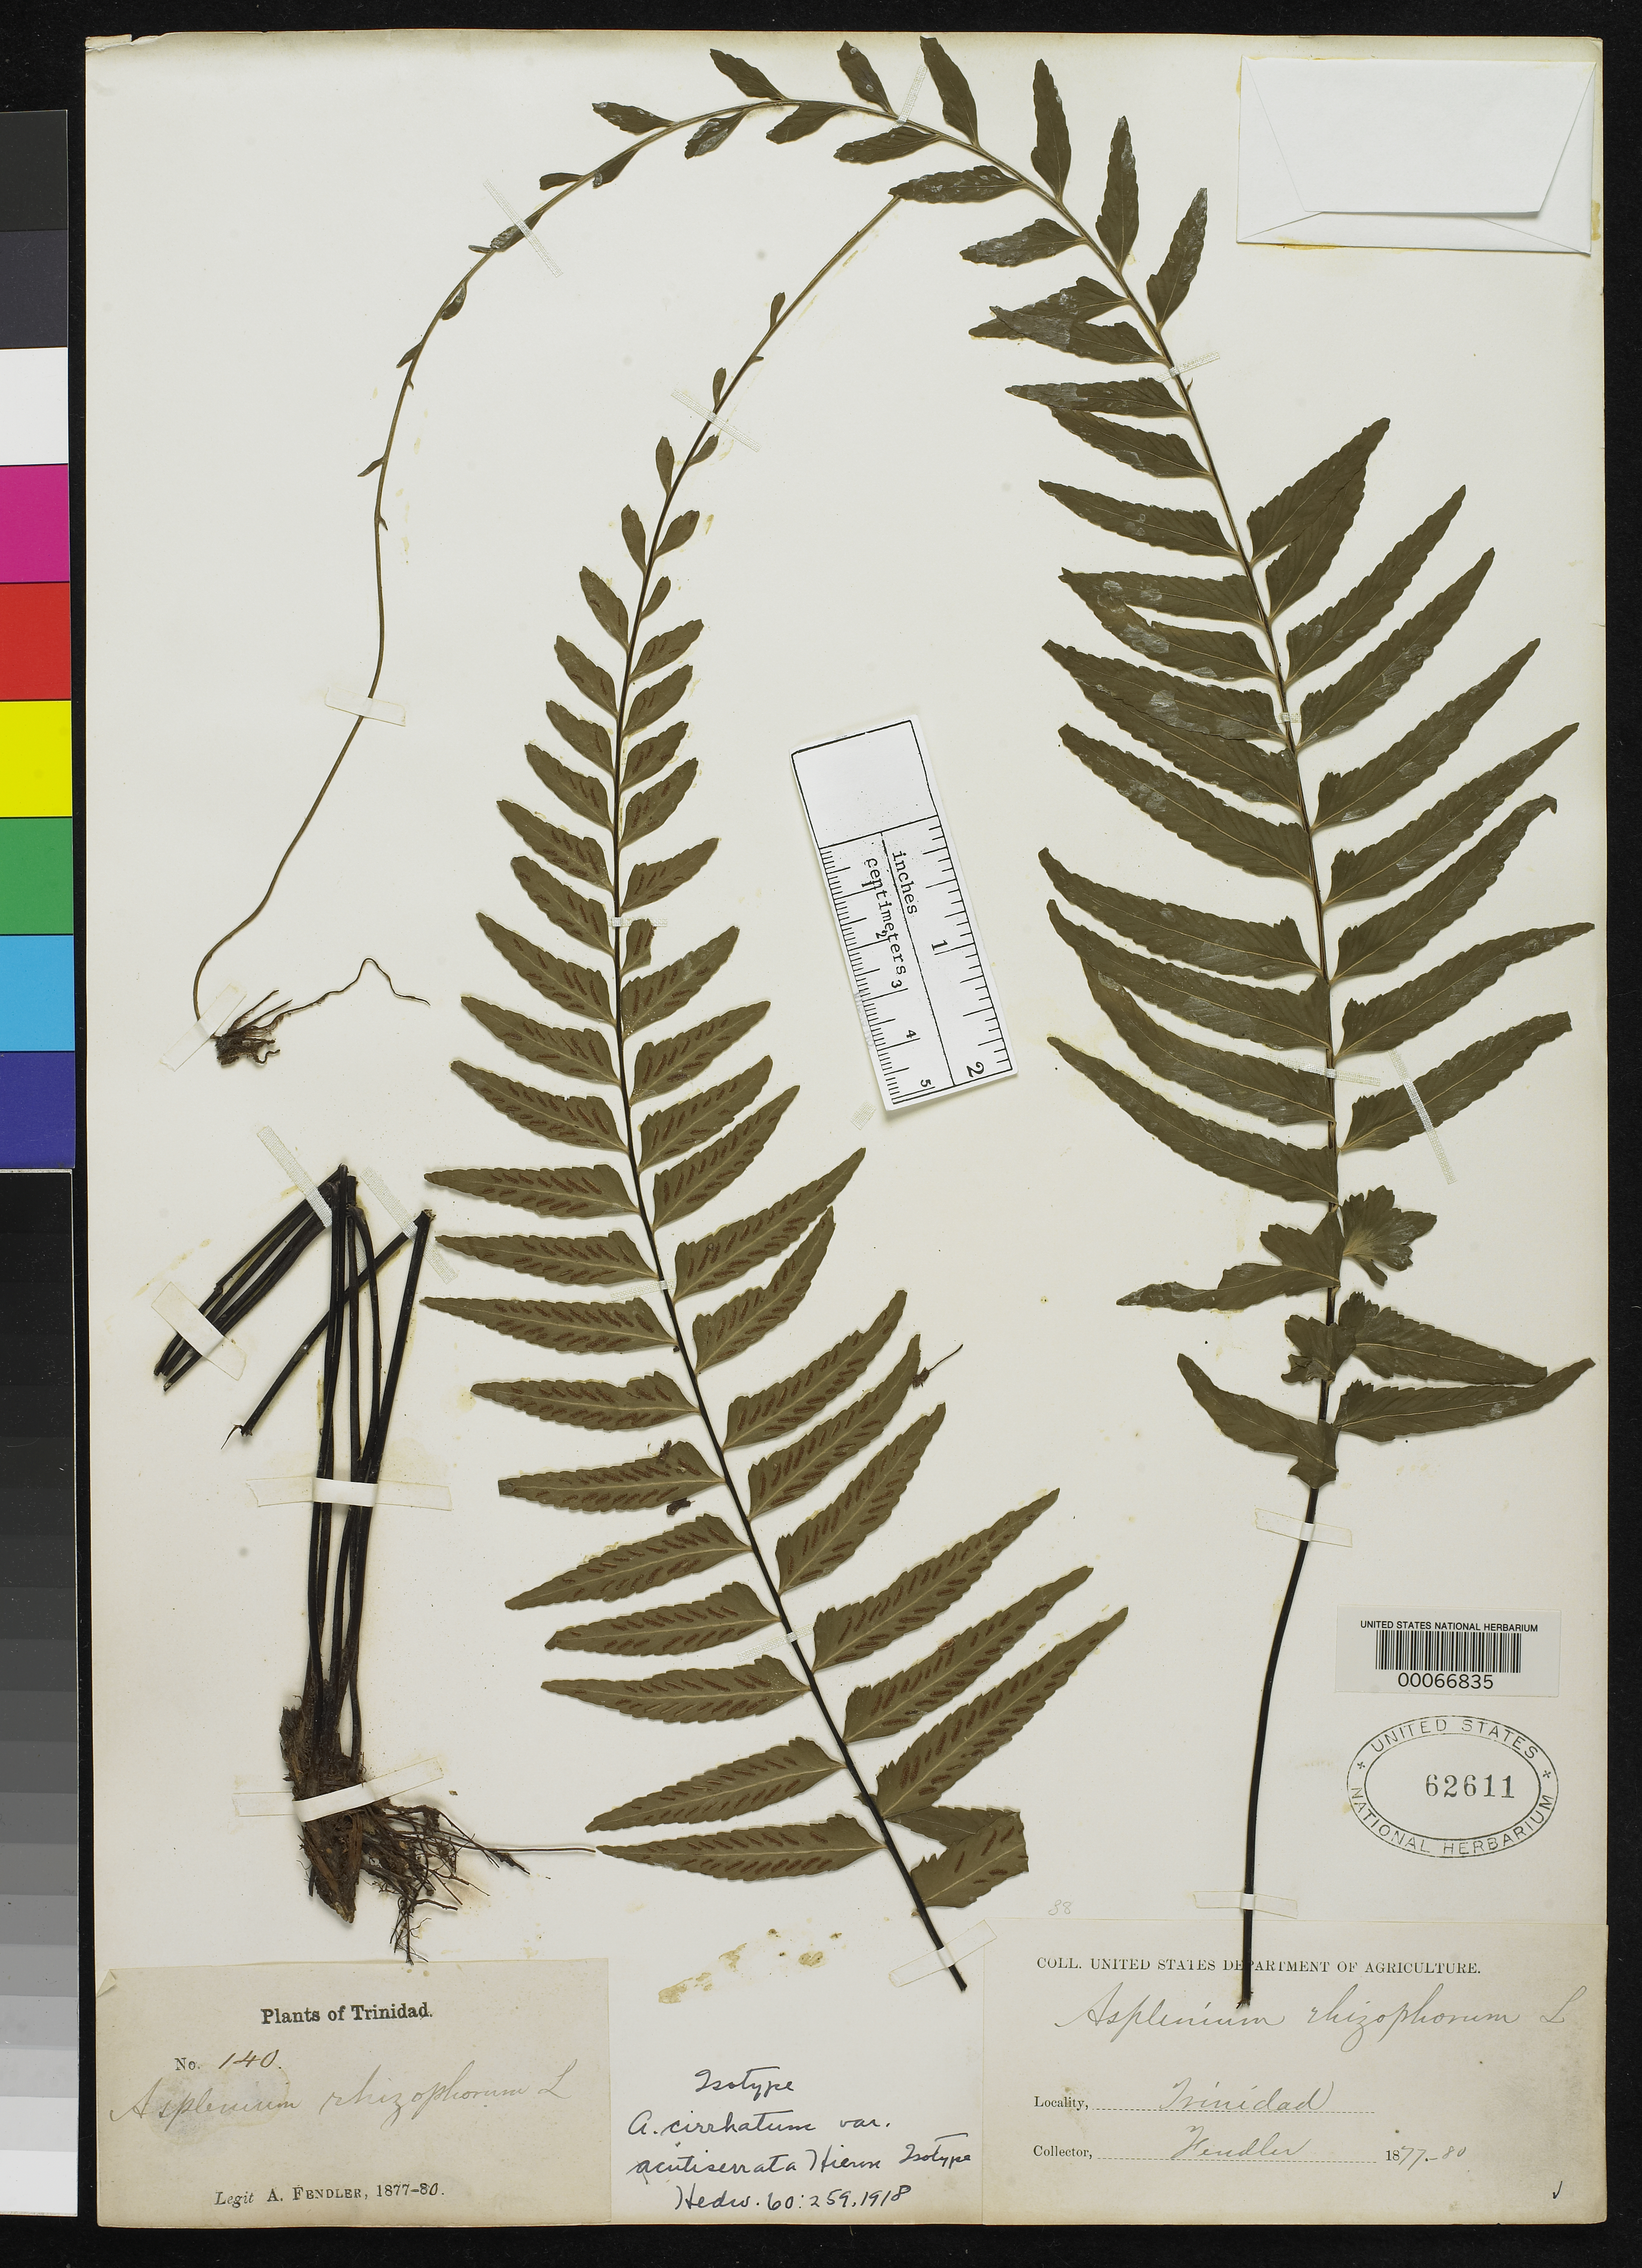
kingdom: Plantae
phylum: Tracheophyta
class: Polypodiopsida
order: Polypodiales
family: Aspleniaceae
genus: Asplenium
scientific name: Asplenium cirrhatum var. acutiserrata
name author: Hieron.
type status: Type Collection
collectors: A. Fendler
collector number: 140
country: Trinidad and Tobago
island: Trinidad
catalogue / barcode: US 62611